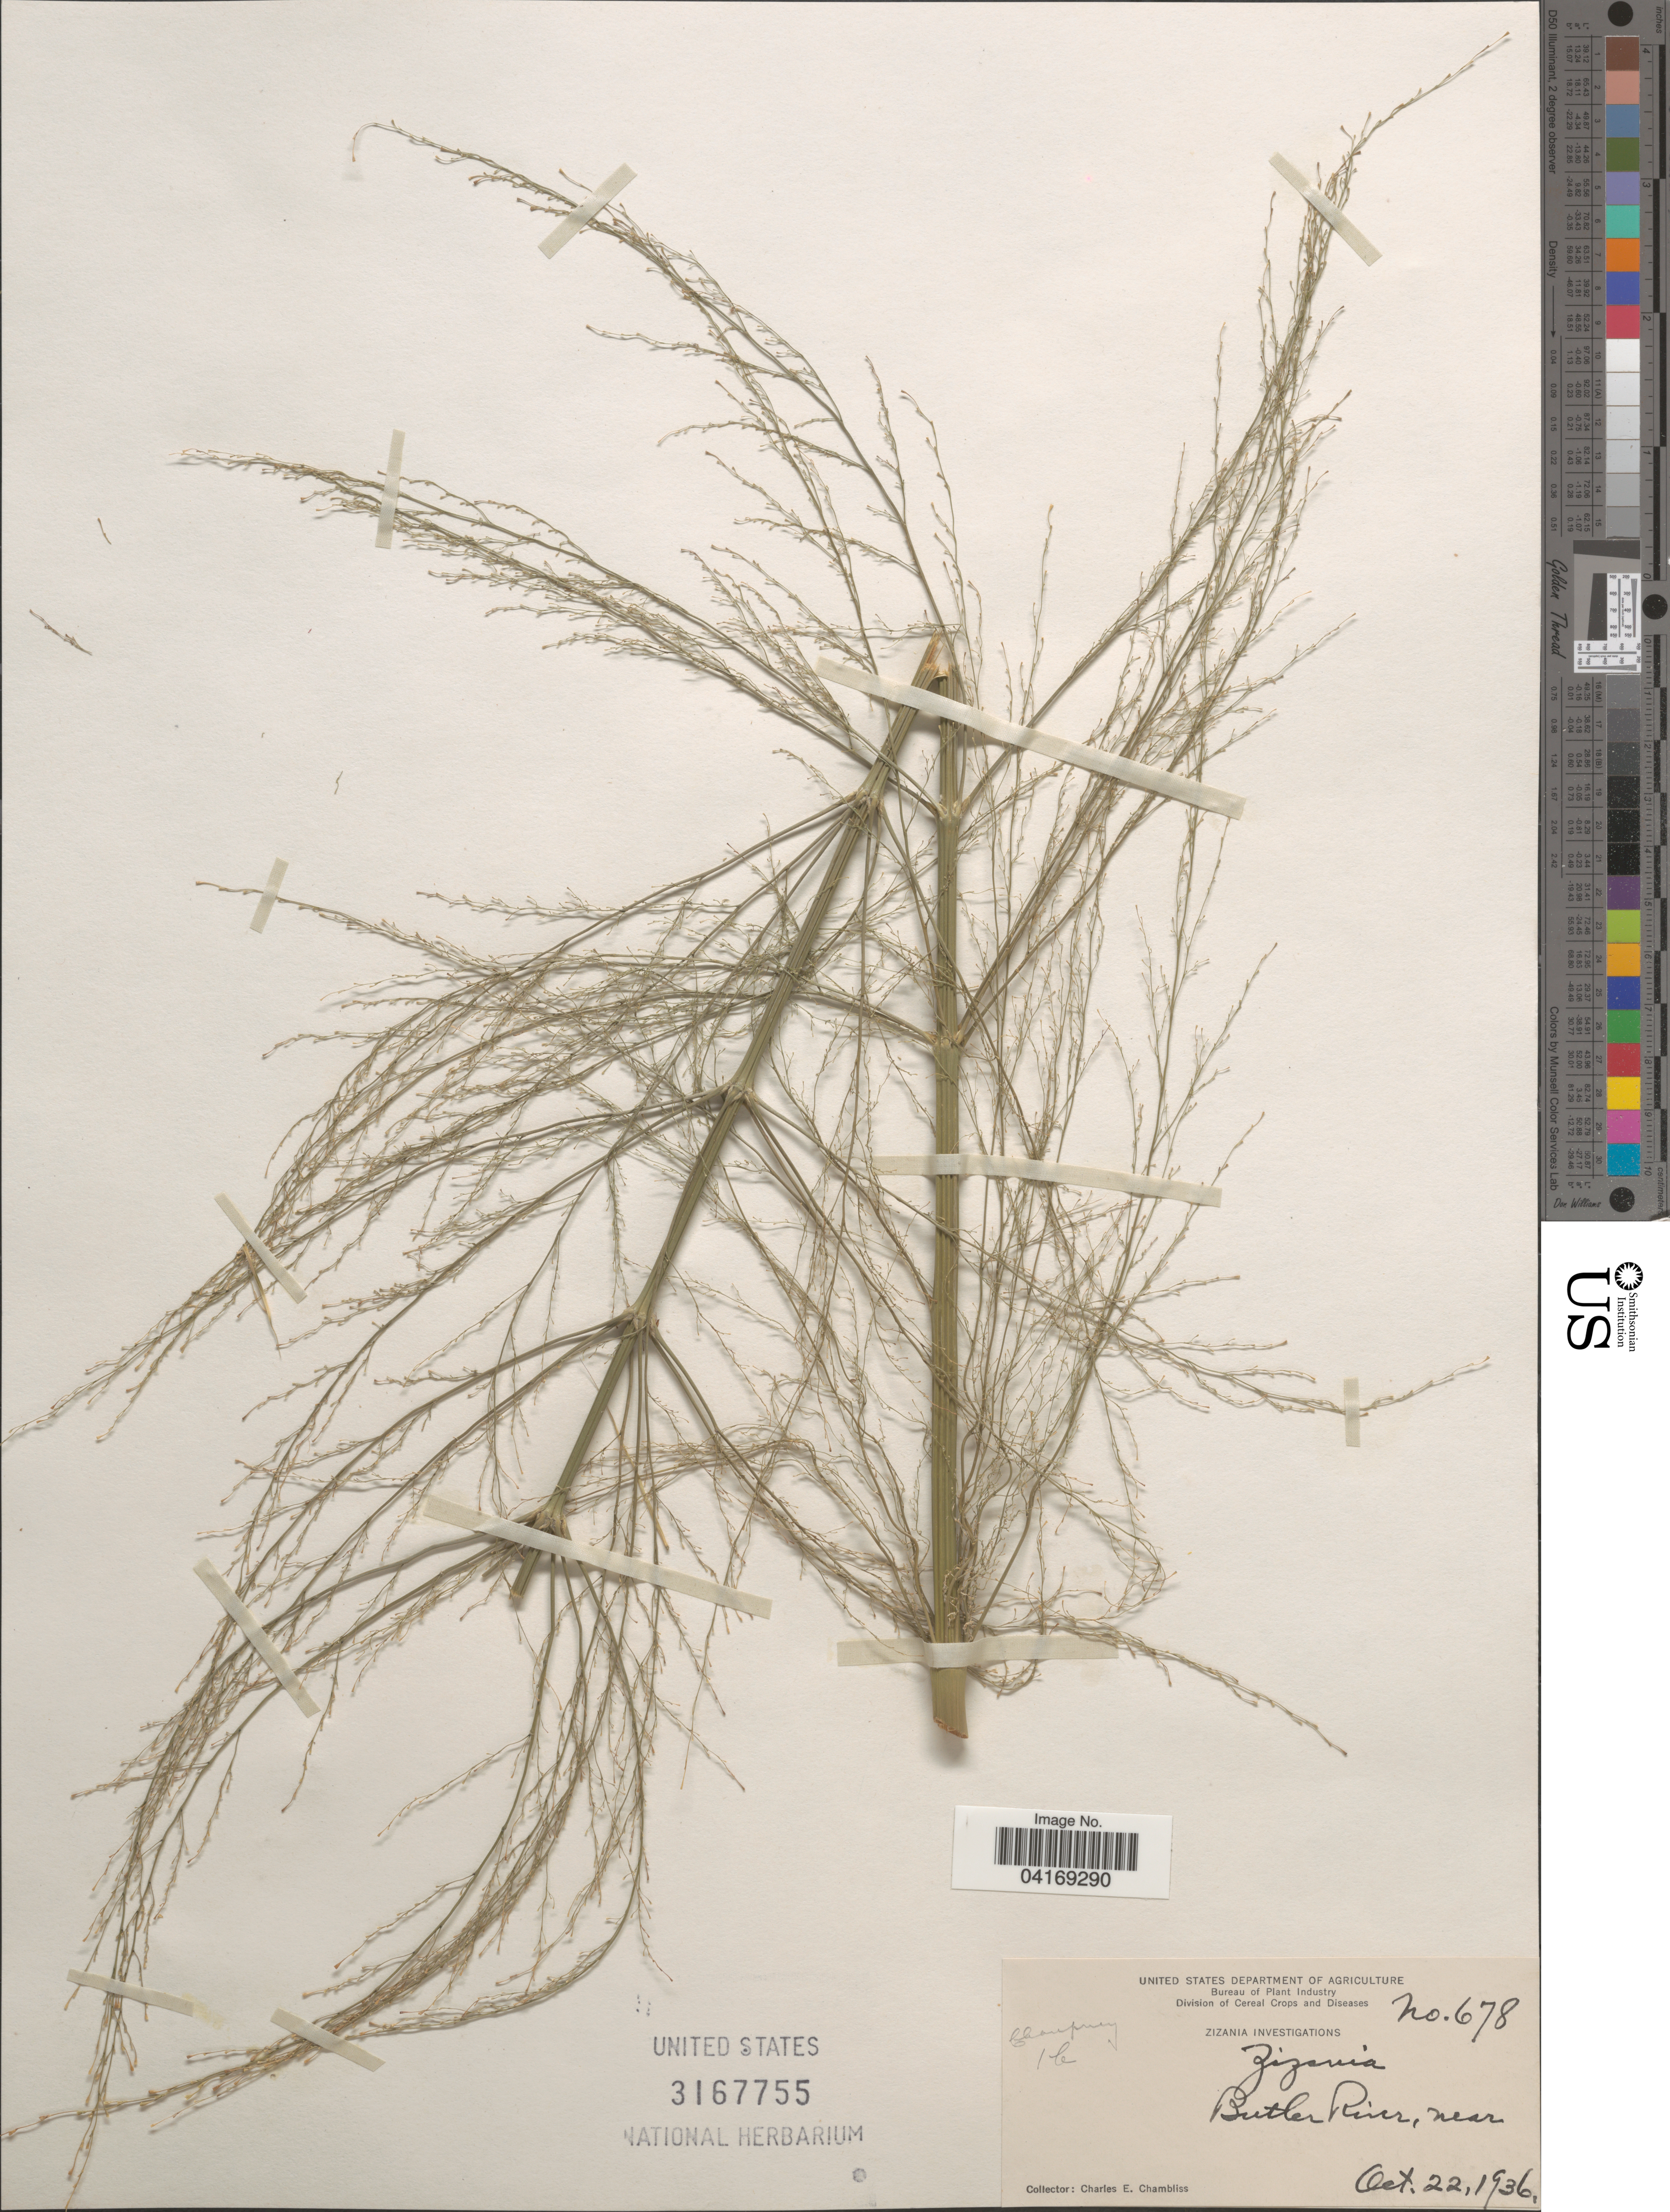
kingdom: Plantae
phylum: Tracheophyta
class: Liliopsida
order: Poales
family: Poaceae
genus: Zizania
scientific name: Zizania sp.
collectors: C. Chambliss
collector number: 678/1b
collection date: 1936-10-22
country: United States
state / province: Georgia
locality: Butler River, near.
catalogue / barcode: US 3167755